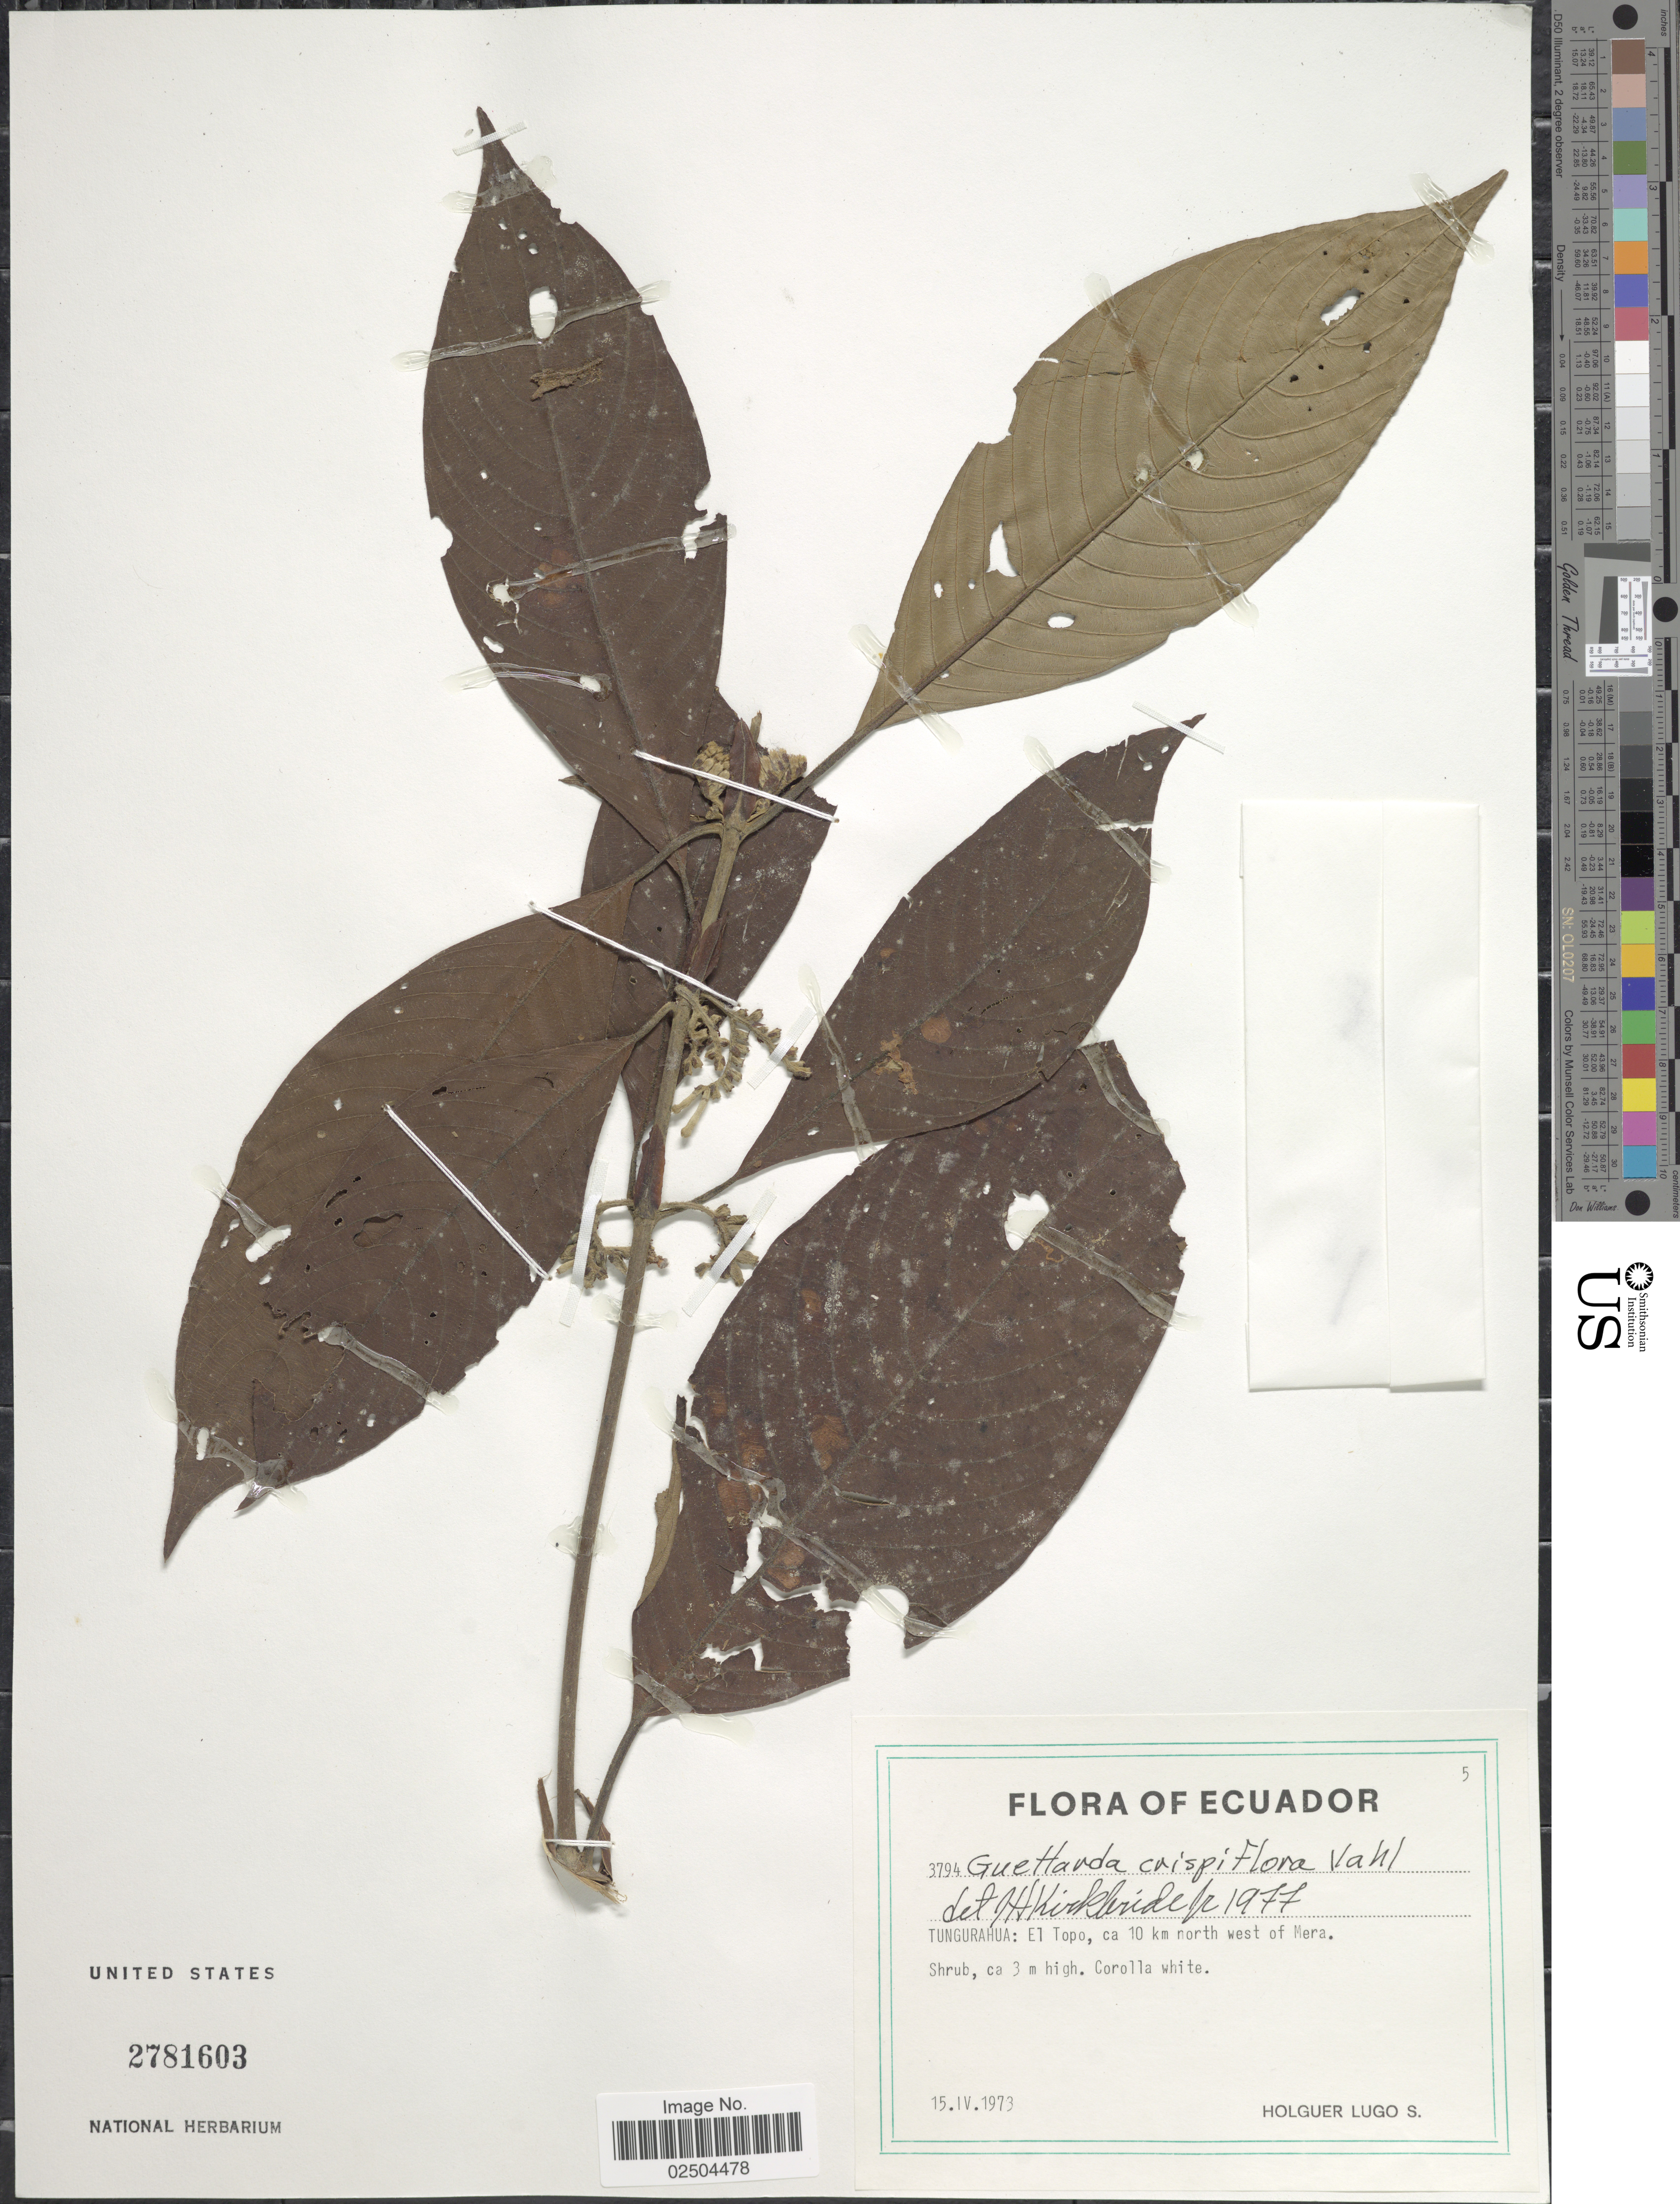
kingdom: Plantae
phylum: Tracheophyta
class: Magnoliopsida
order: Gentianales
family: Rubiaceae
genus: Guettarda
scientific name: Guettarda crispiflora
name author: Vahl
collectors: H. Lugo S.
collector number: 3794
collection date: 1973-04-15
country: Ecuador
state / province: Tungurahua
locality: Tungurahua: El Topo, 10 km north west of Mera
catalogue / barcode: US 2781603